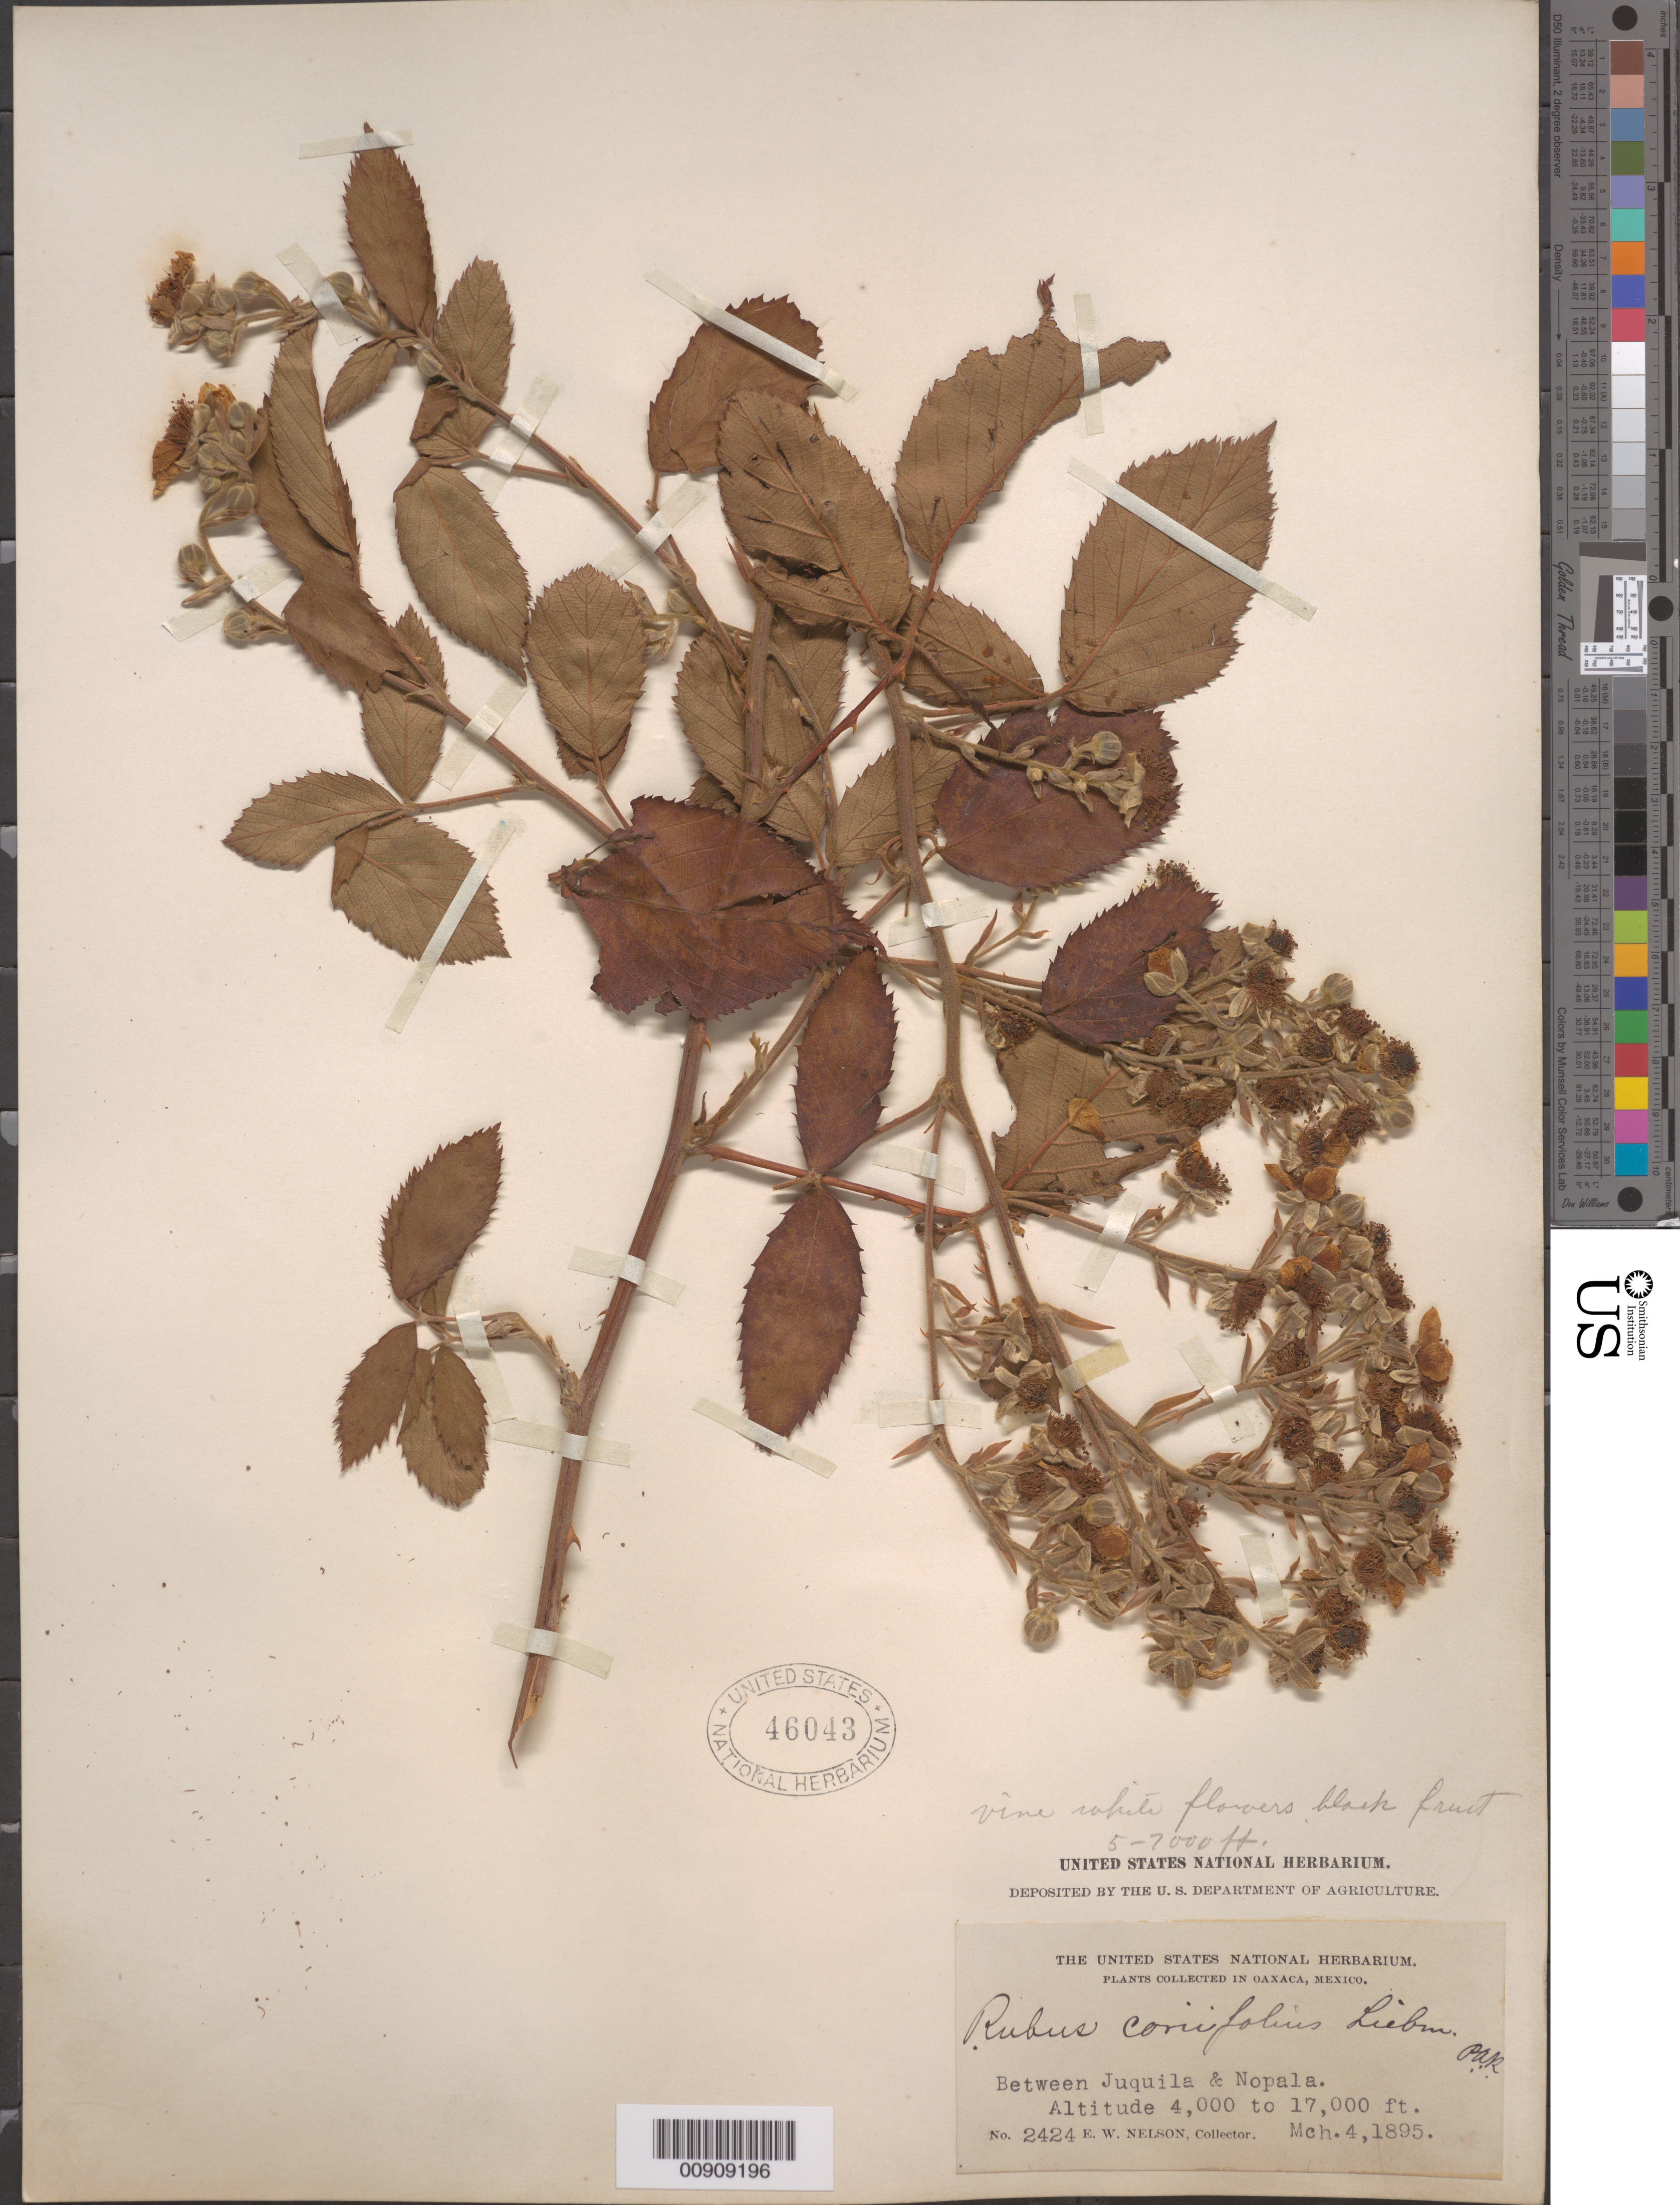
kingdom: Plantae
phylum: Tracheophyta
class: Magnoliopsida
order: Rosales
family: Rosaceae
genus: Rubus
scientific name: Rubus coriifolius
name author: Liebm.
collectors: E. W. Nelson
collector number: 2424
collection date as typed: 04 Mar 1895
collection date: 1895-03-04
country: Mexico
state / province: Oaxaca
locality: Between Juquila & Nopala.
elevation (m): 1219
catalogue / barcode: US 46043